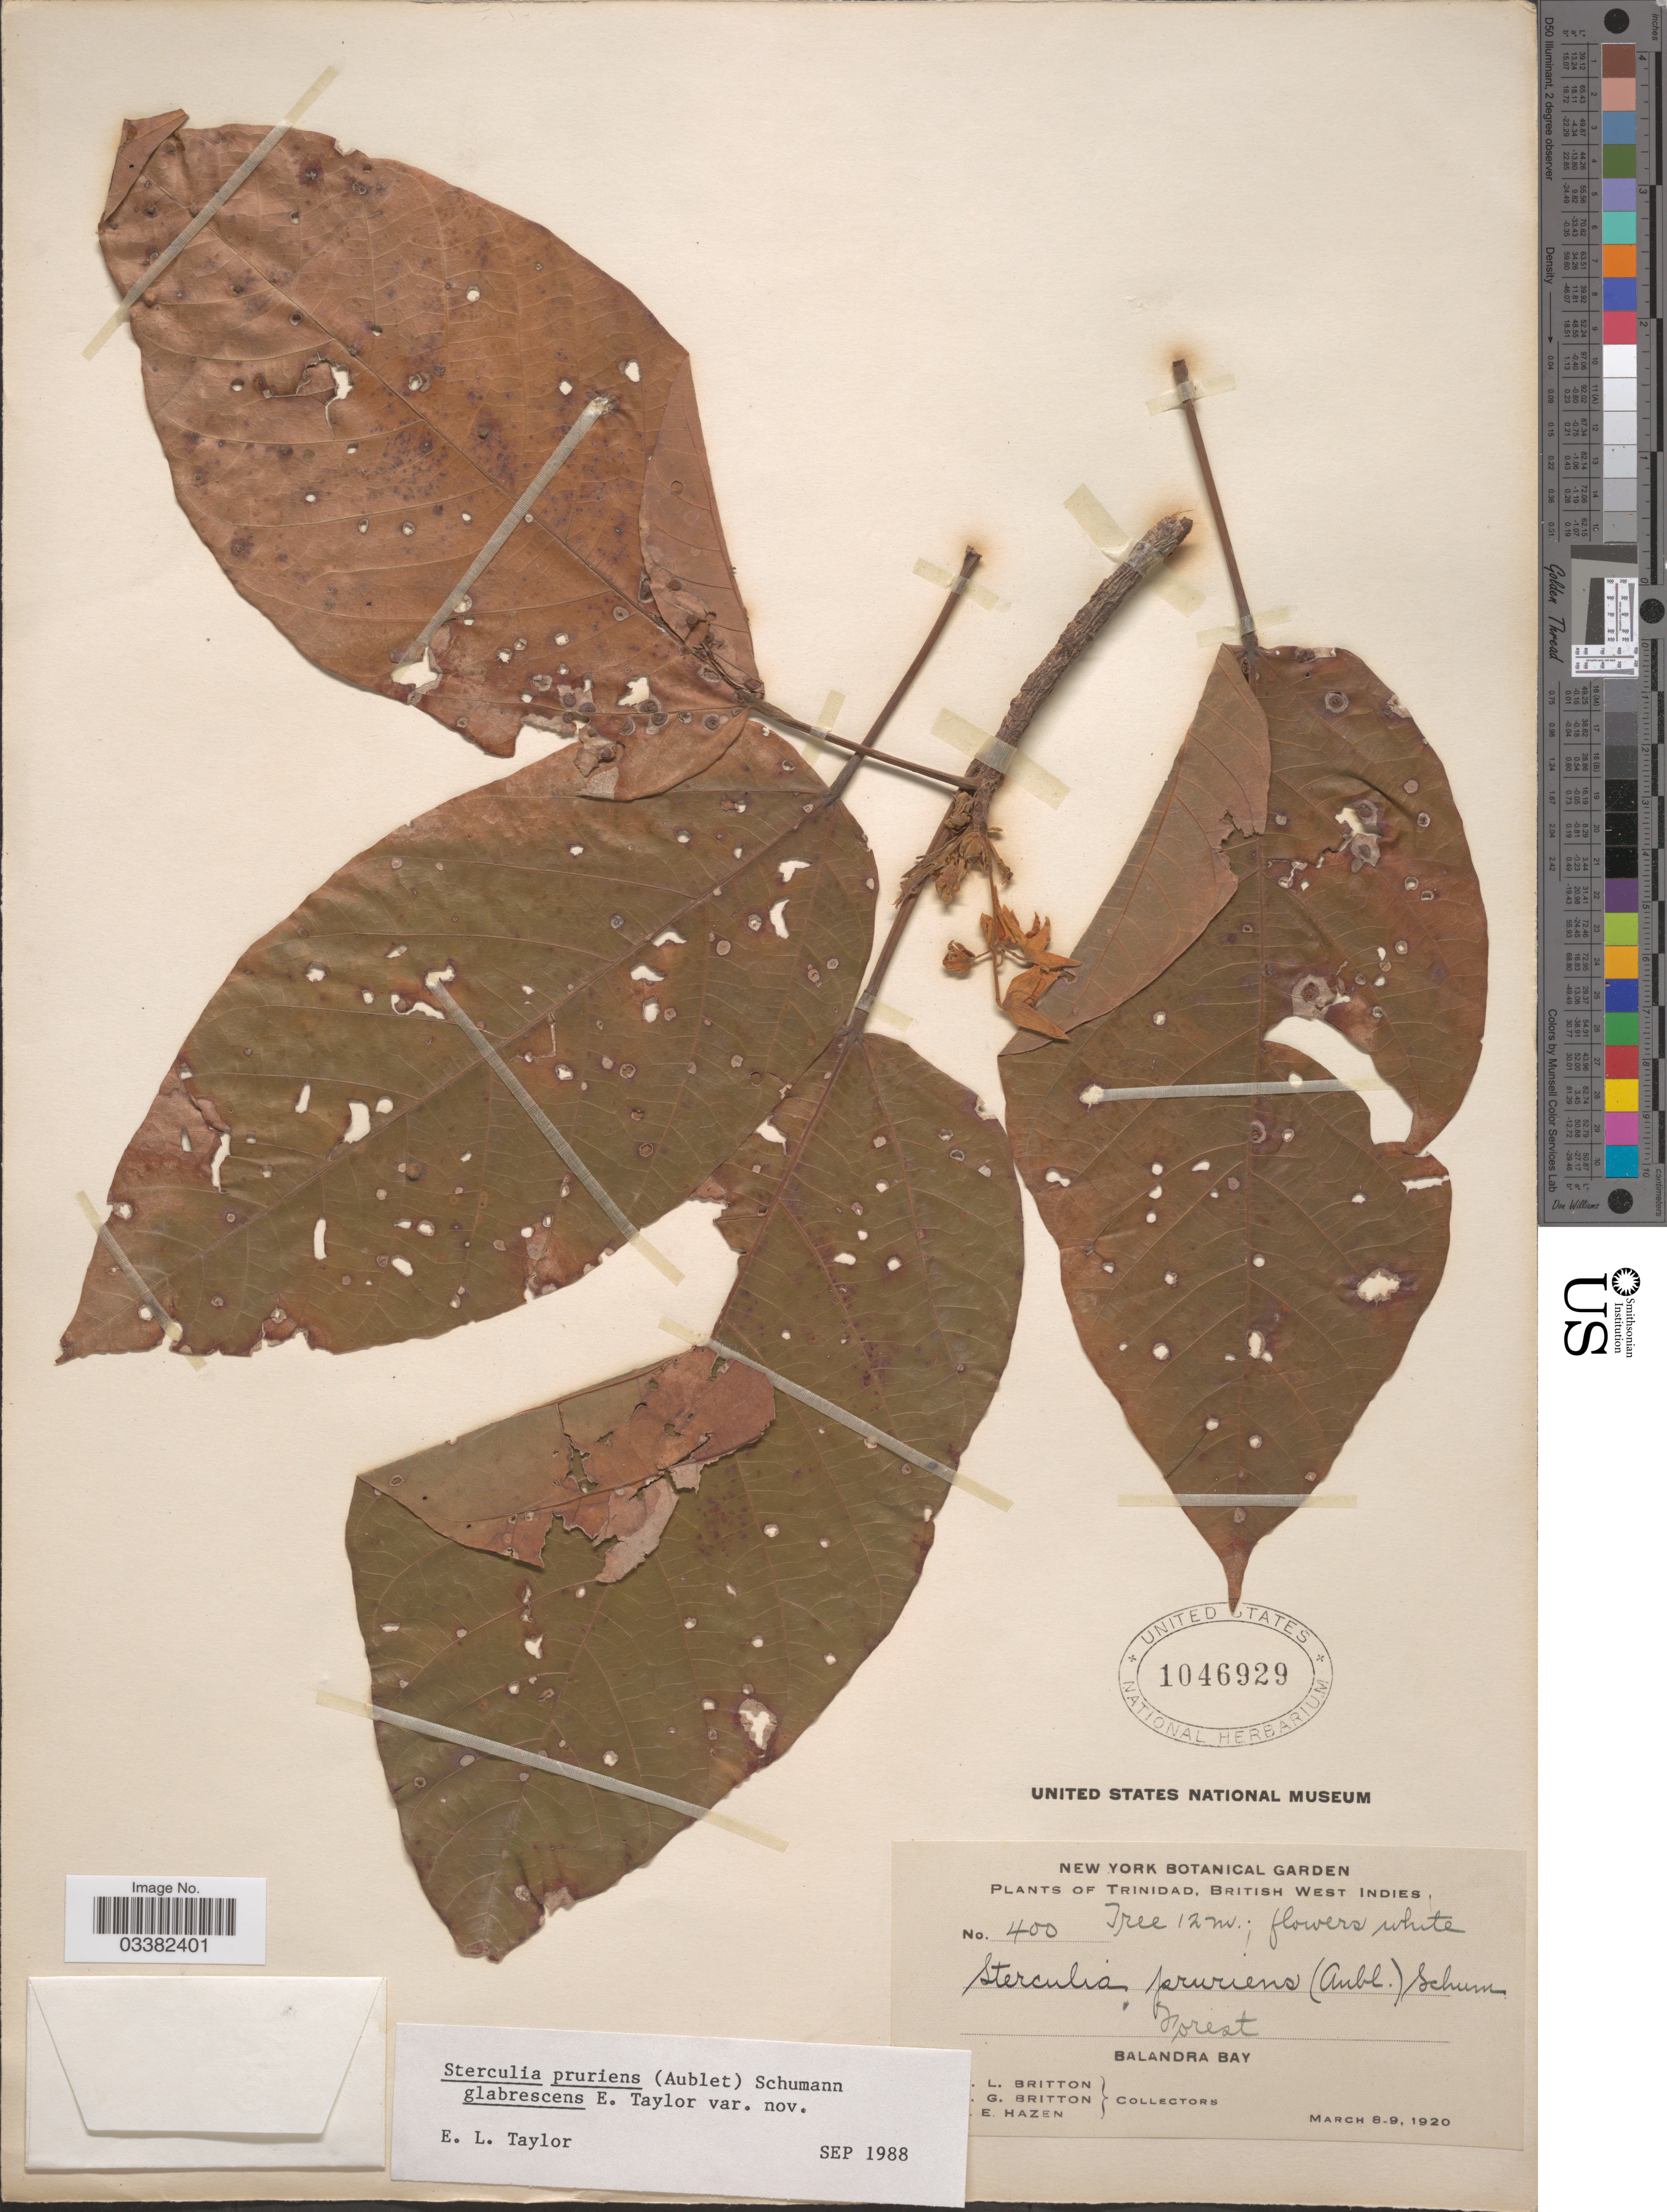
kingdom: Plantae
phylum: Tracheophyta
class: Magnoliopsida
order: Malvales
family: Malvaceae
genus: Sterculia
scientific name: Sterculia pruriens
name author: (Aubl.) K. Schum.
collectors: N. Britton, E. G. Britton & T. E. Hazen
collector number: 400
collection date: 1920-03-08/1920-03-09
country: Trinidad and Tobago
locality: Trinidad. British West Indies. Balandra Bay.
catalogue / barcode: US 1046929